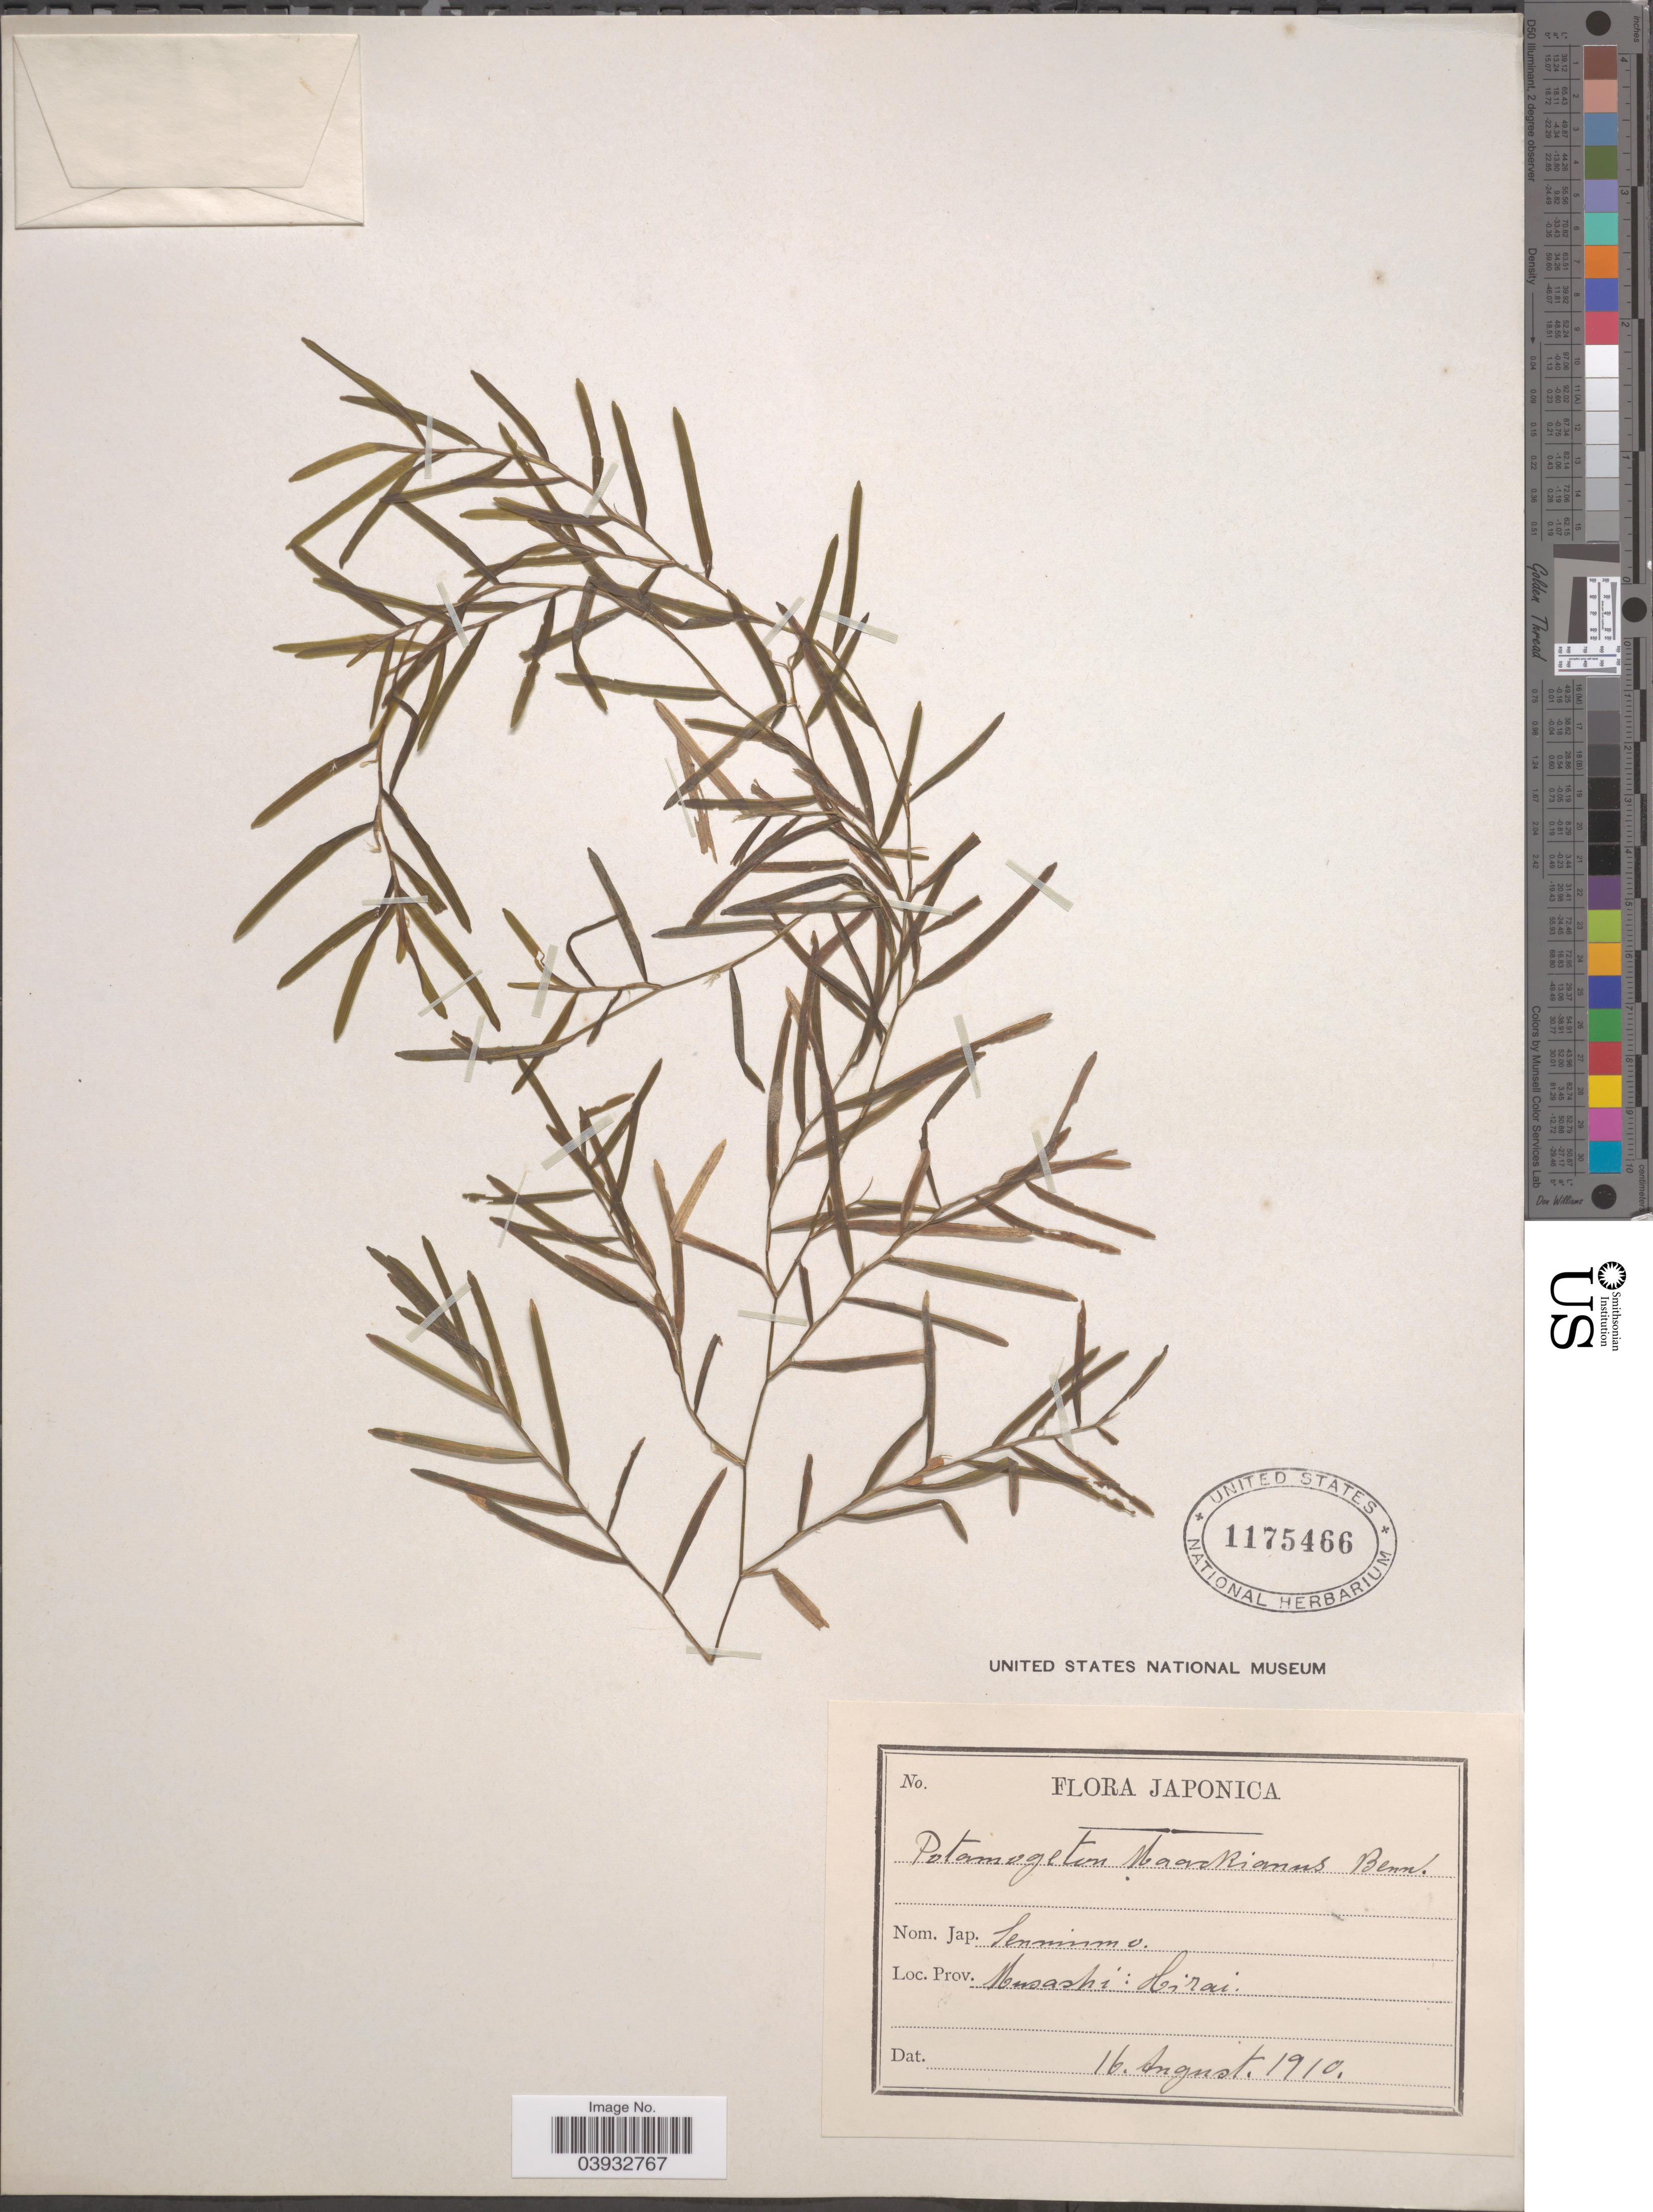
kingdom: Plantae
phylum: Tracheophyta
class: Liliopsida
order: Alismatales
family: Potamogetonaceae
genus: Potamogeton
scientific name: Potamogeton maackianus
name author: A. Benn.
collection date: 1910-08-16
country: Japan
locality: Musashi: Hirai.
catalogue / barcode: US 1175466